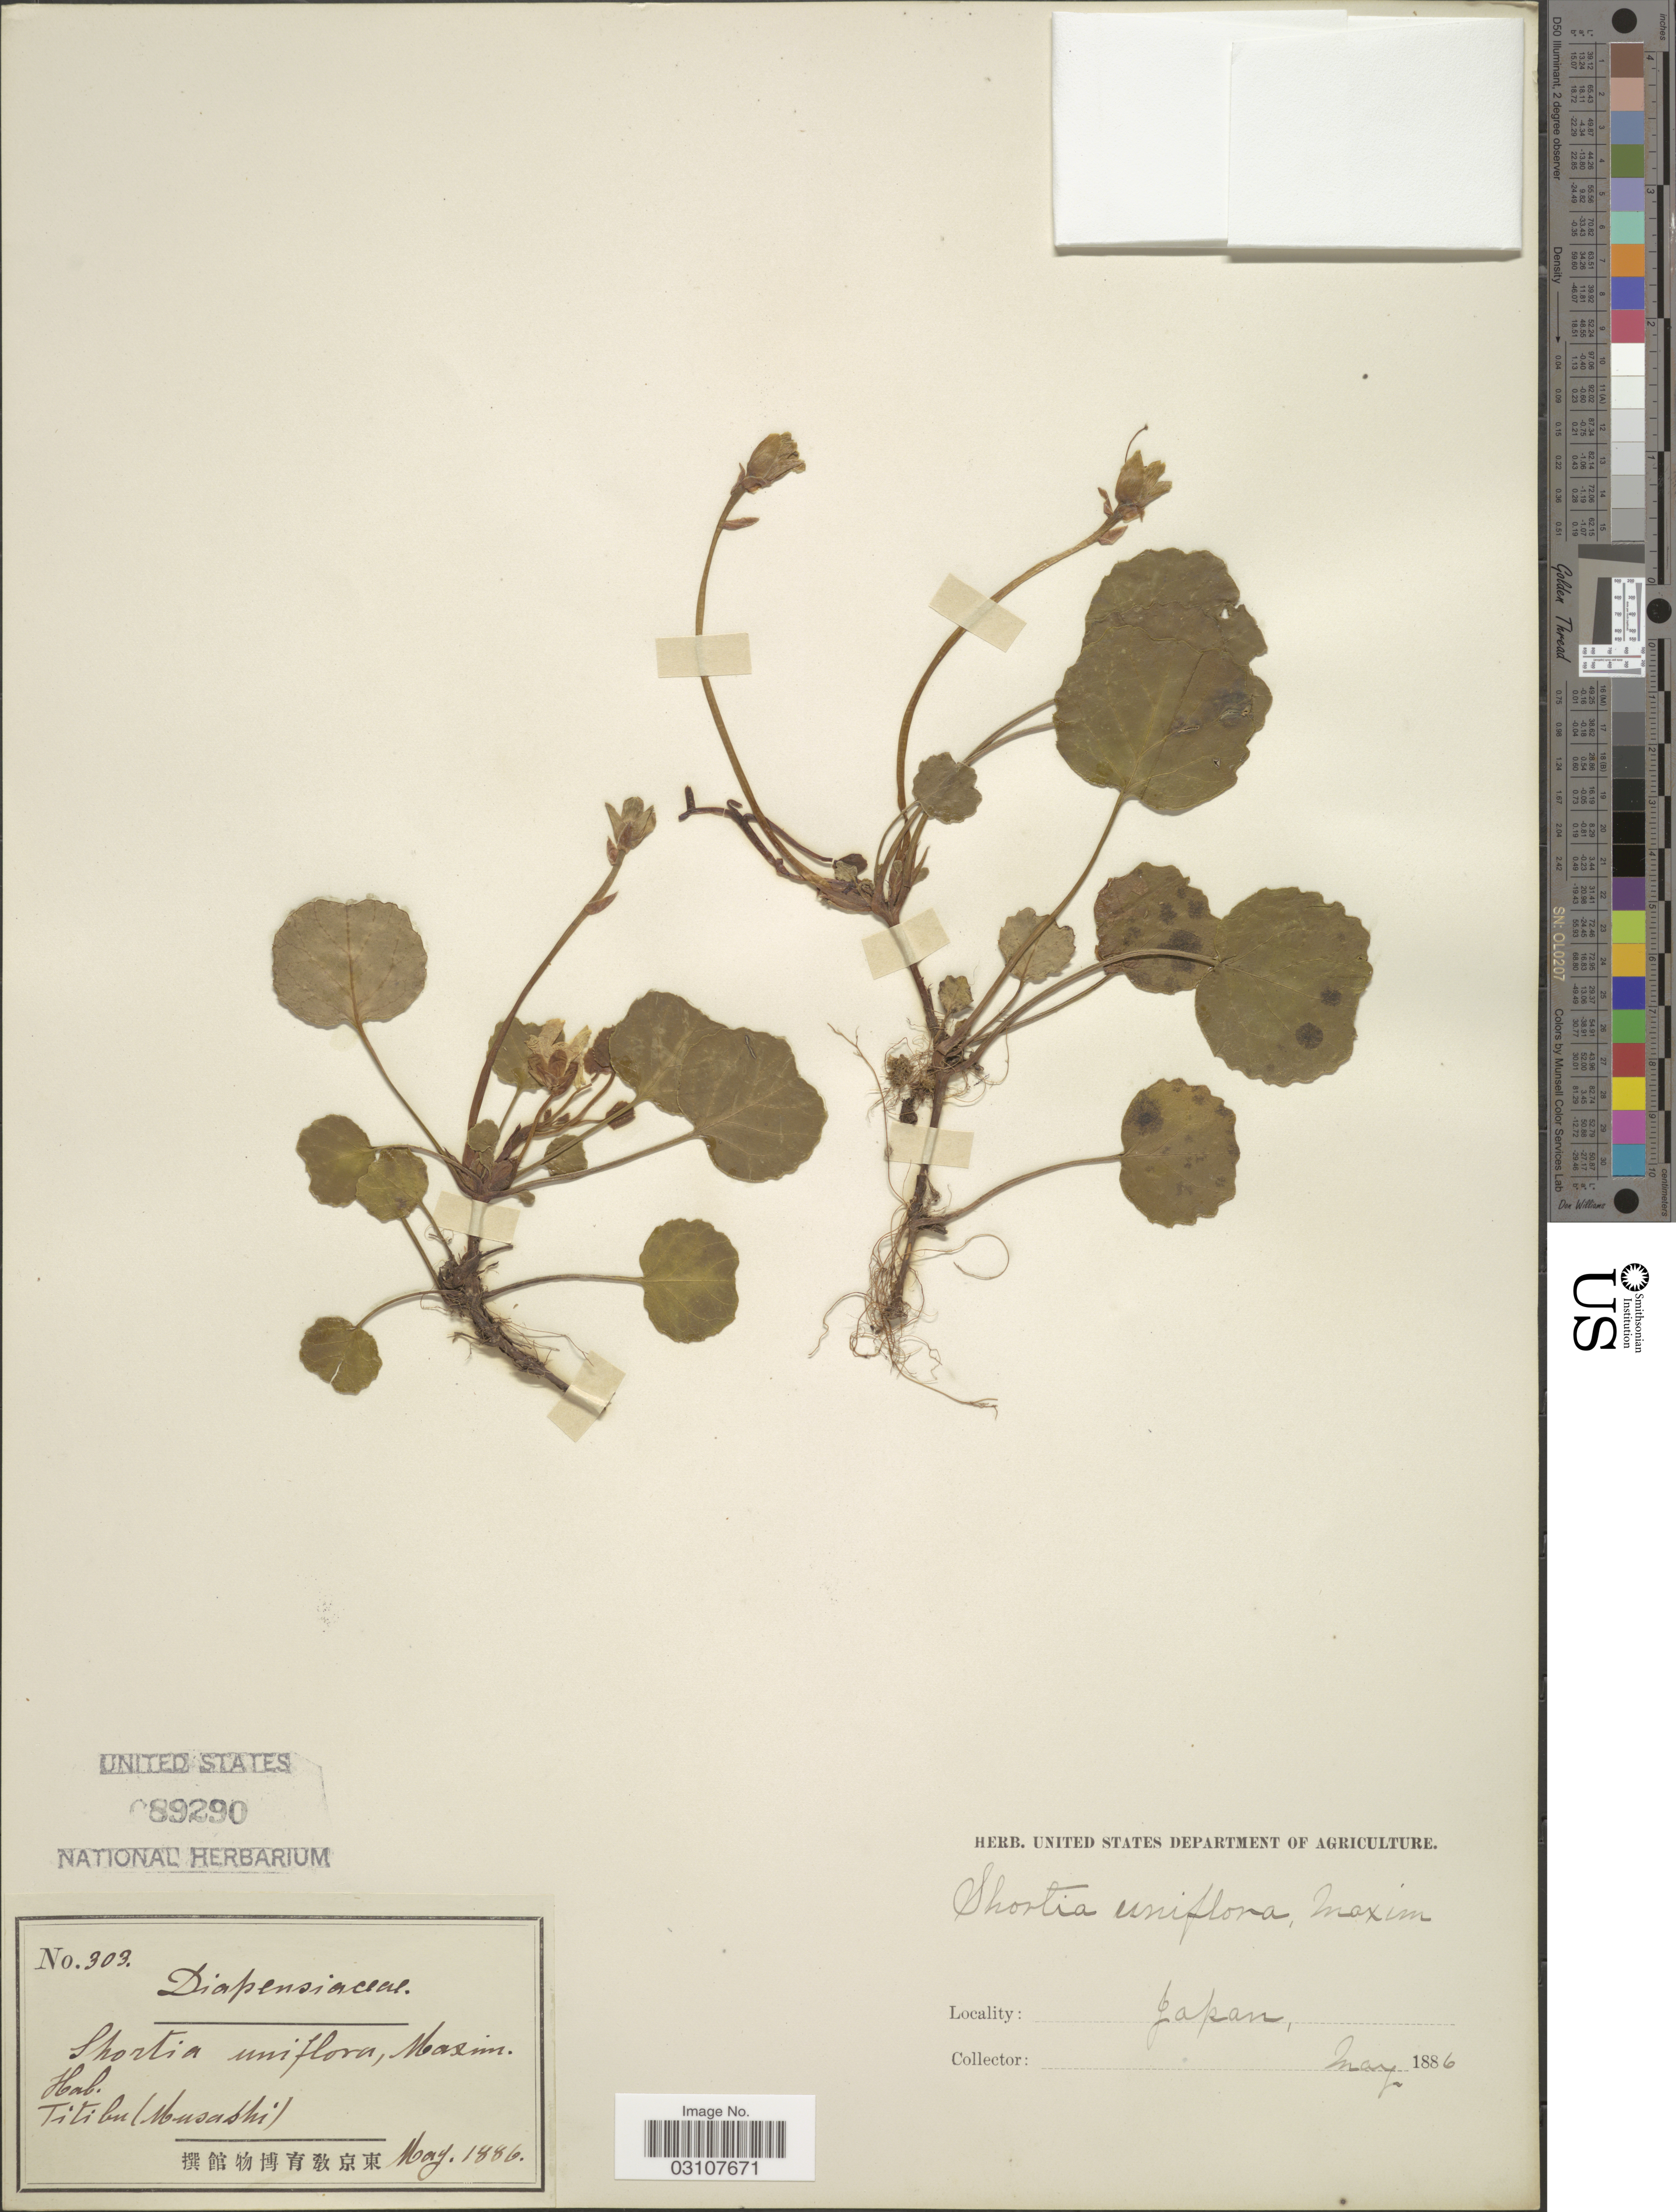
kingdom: Plantae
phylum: Tracheophyta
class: Magnoliopsida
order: Ericales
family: Diapensiaceae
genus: Shortia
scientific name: Shortia uniflora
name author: Maxim.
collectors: Facchini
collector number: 303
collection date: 1886-05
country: Japan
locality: Titibu (Musashi).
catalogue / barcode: US 89290